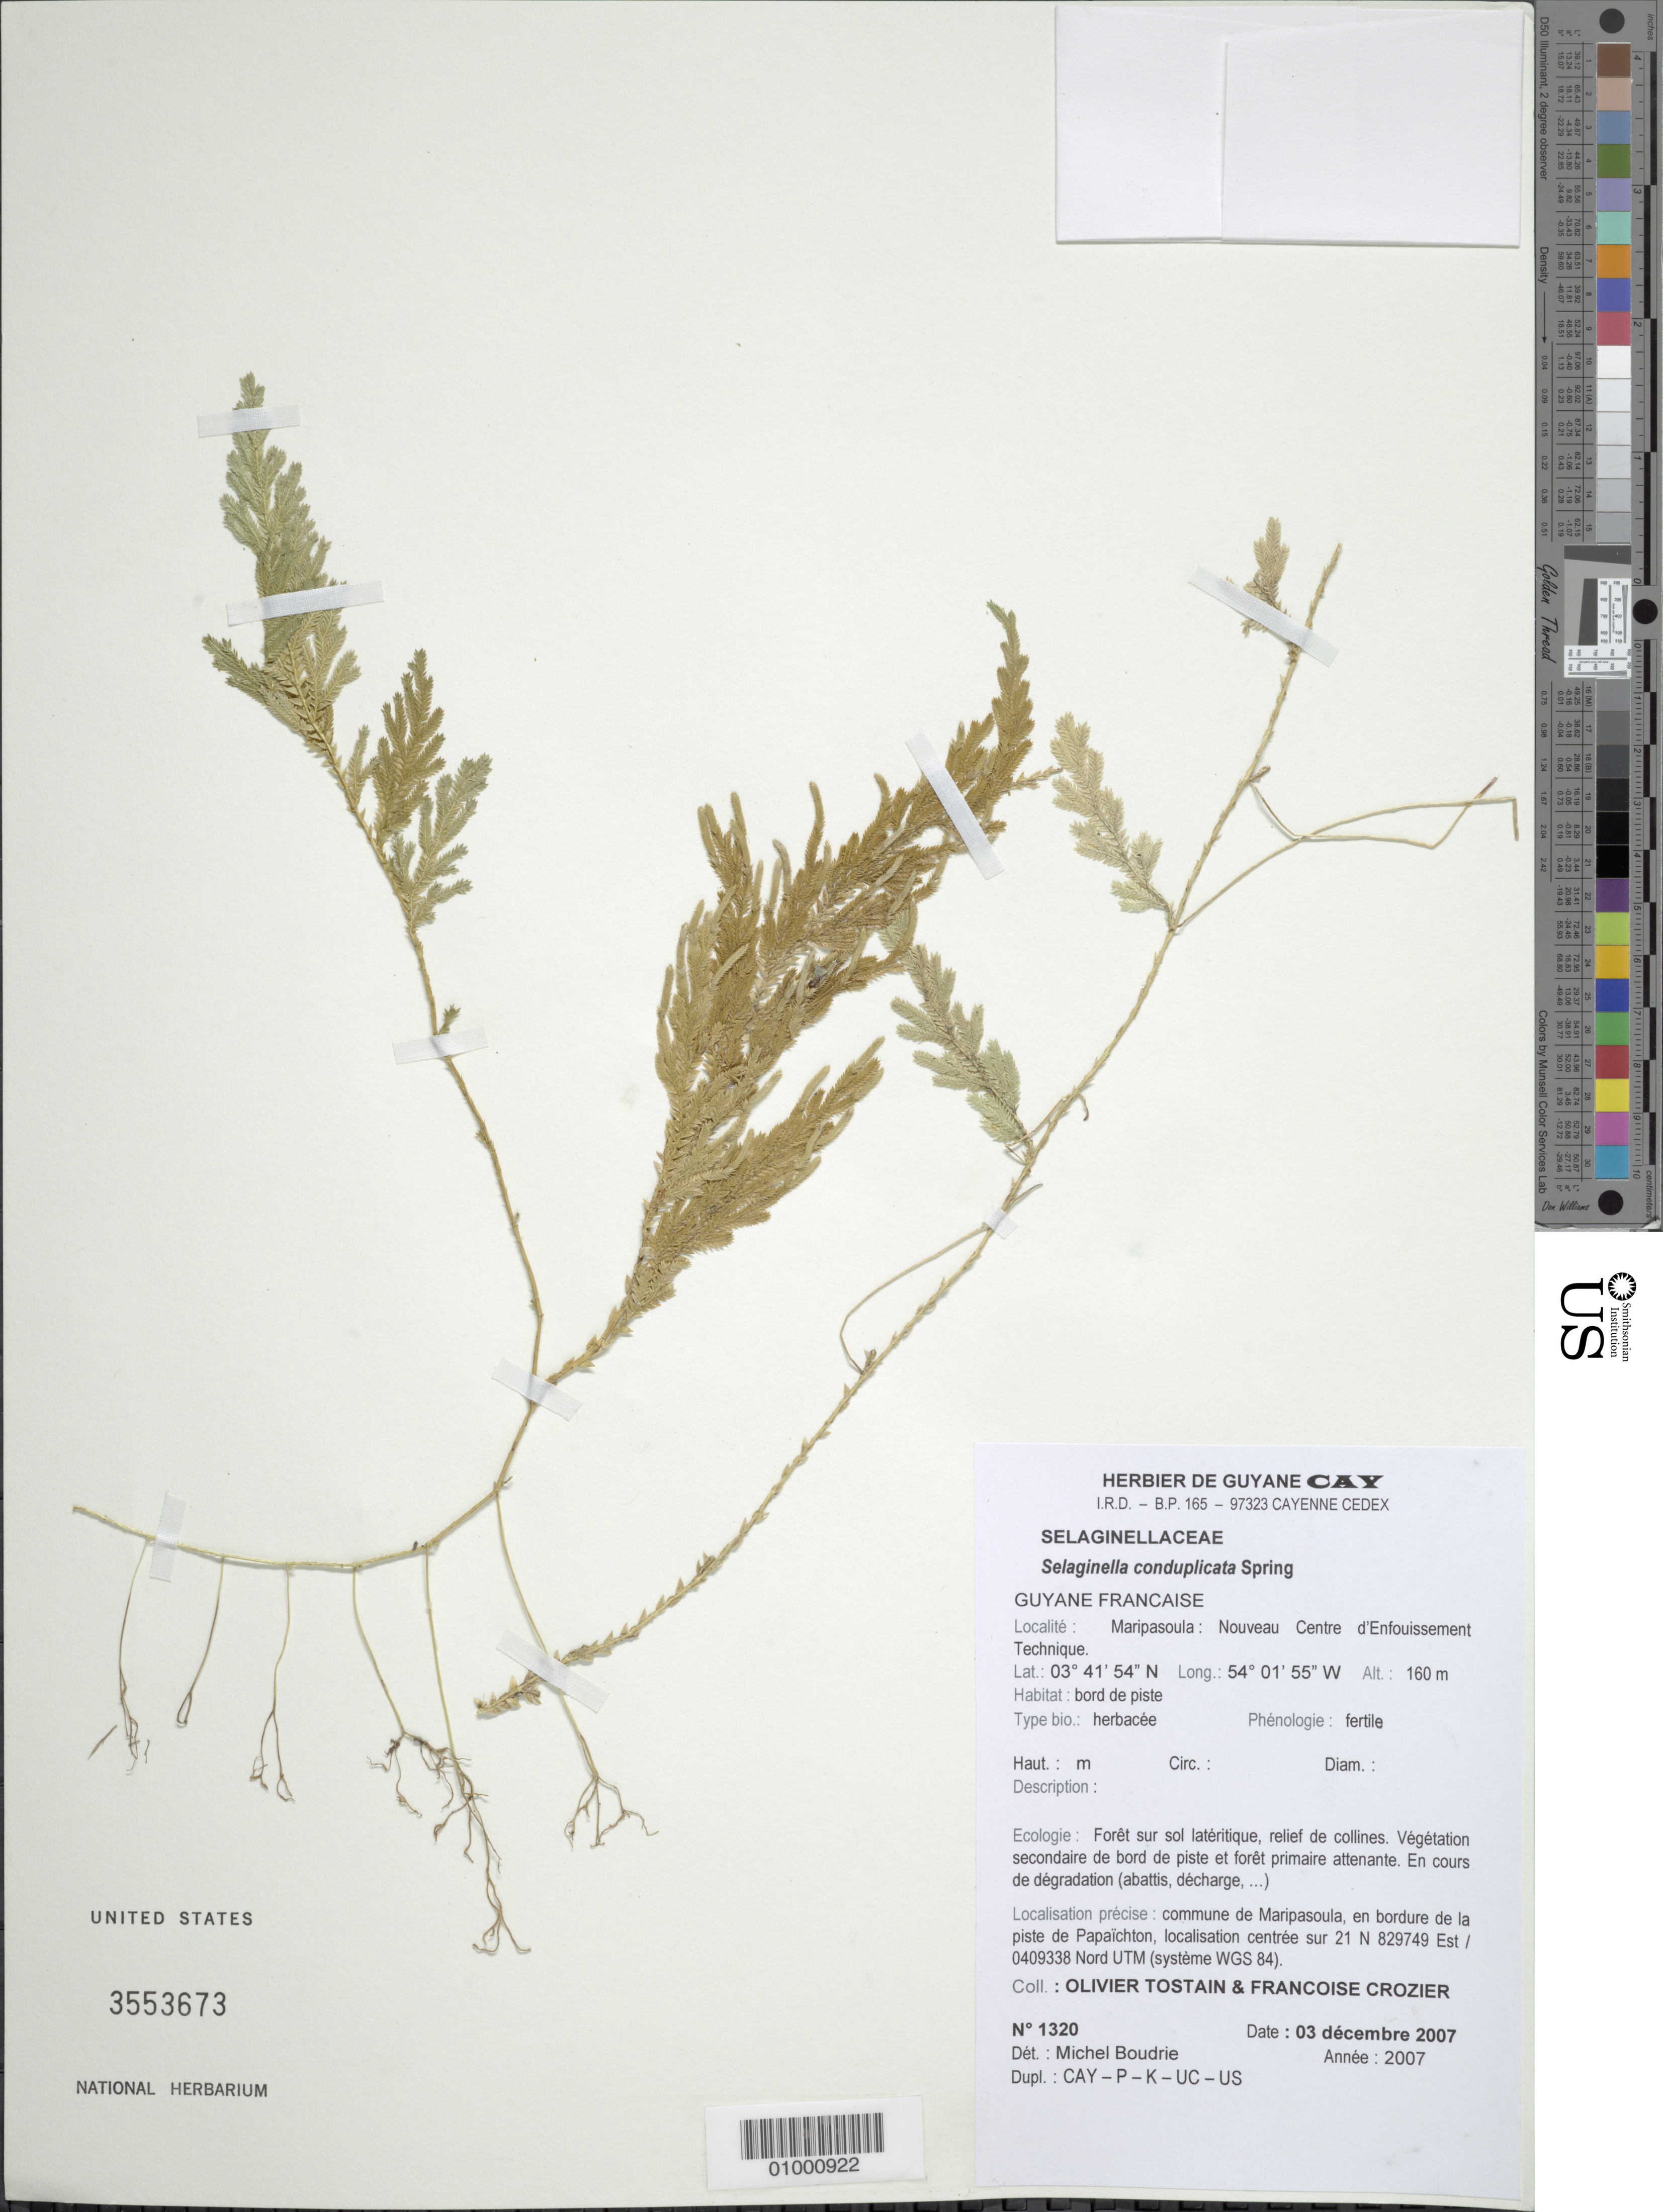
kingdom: Plantae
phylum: Tracheophyta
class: Lycopodiopsida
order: Selaginellales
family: Selaginellaceae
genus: Selaginella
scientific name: Selaginella conduplicata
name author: Spring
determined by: Boudrie, M.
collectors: M.-F. Prévost & M. Fleury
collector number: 5032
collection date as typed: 4-Jan-08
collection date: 2008-01-04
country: French Guiana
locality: Montravel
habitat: Jardin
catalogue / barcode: US 3553681-2